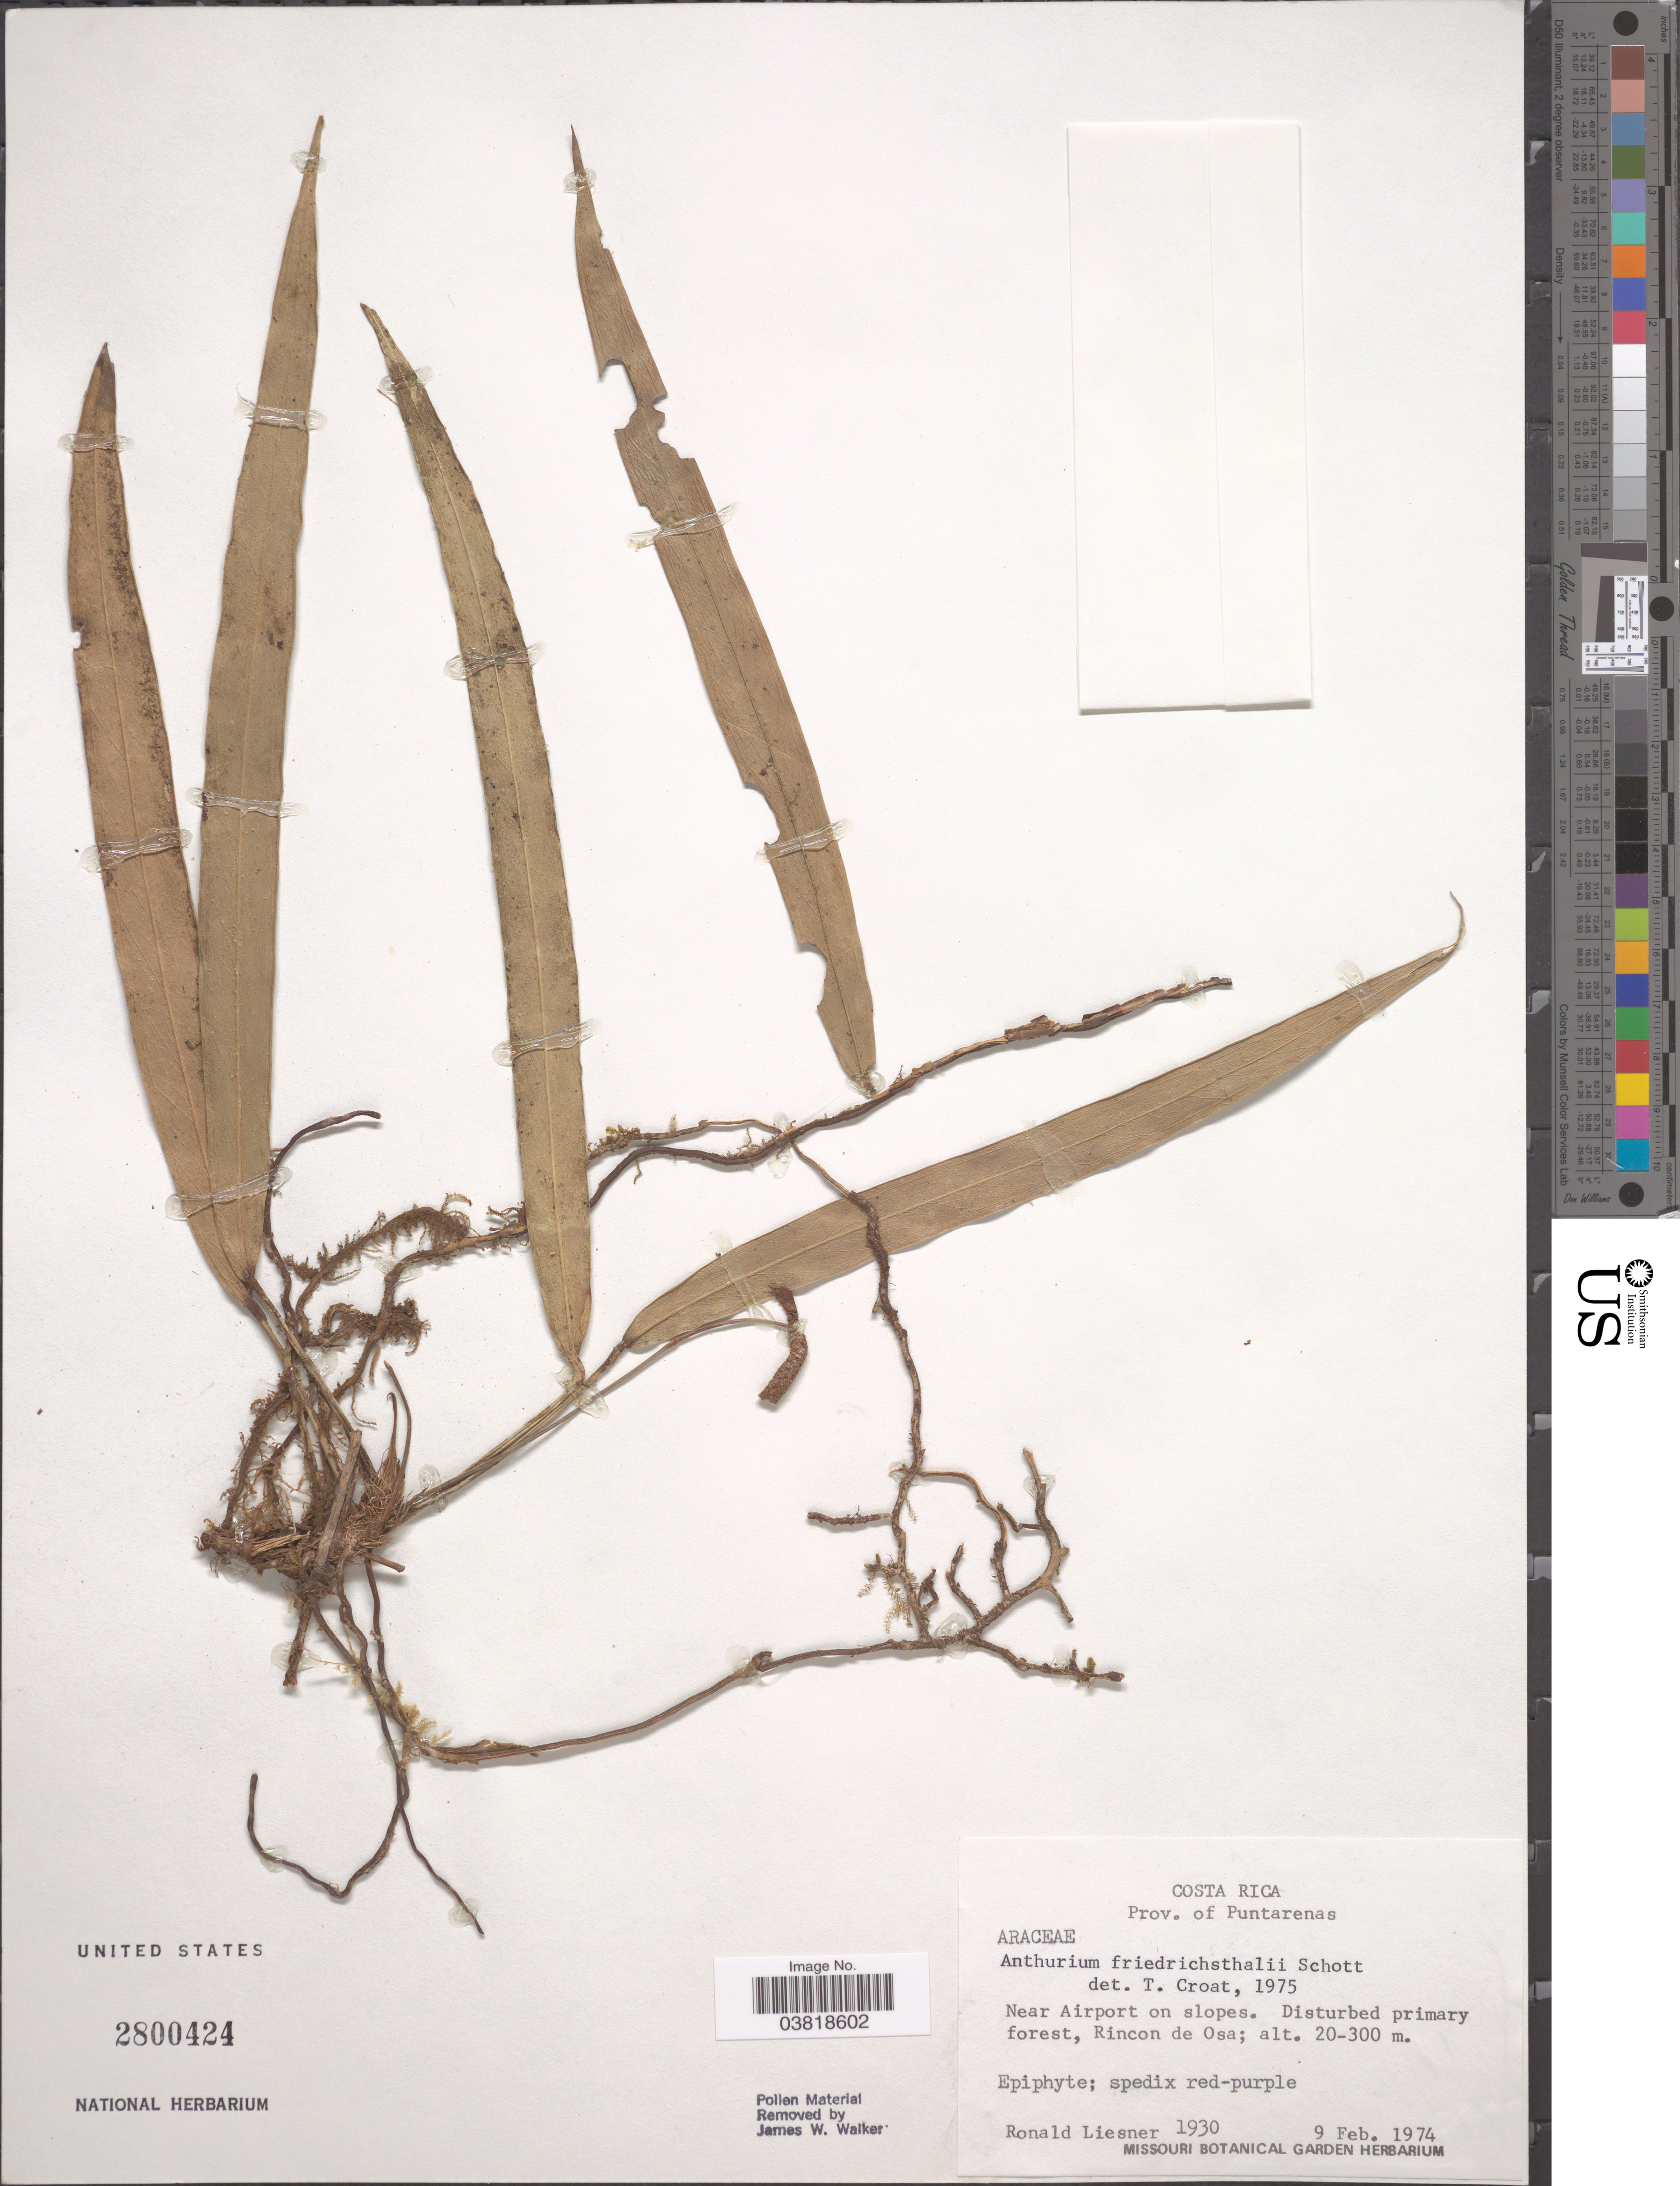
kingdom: Plantae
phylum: Tracheophyta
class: Liliopsida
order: Alismatales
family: Araceae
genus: Anthurium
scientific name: Anthurium friedrichsthalii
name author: Schott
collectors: R. L. Liesner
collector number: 1930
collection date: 1974-02-09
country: Costa Rica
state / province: Puntarenas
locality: Near Airport on slopes. Rincon de Osa.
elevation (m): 20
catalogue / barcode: US 2800424